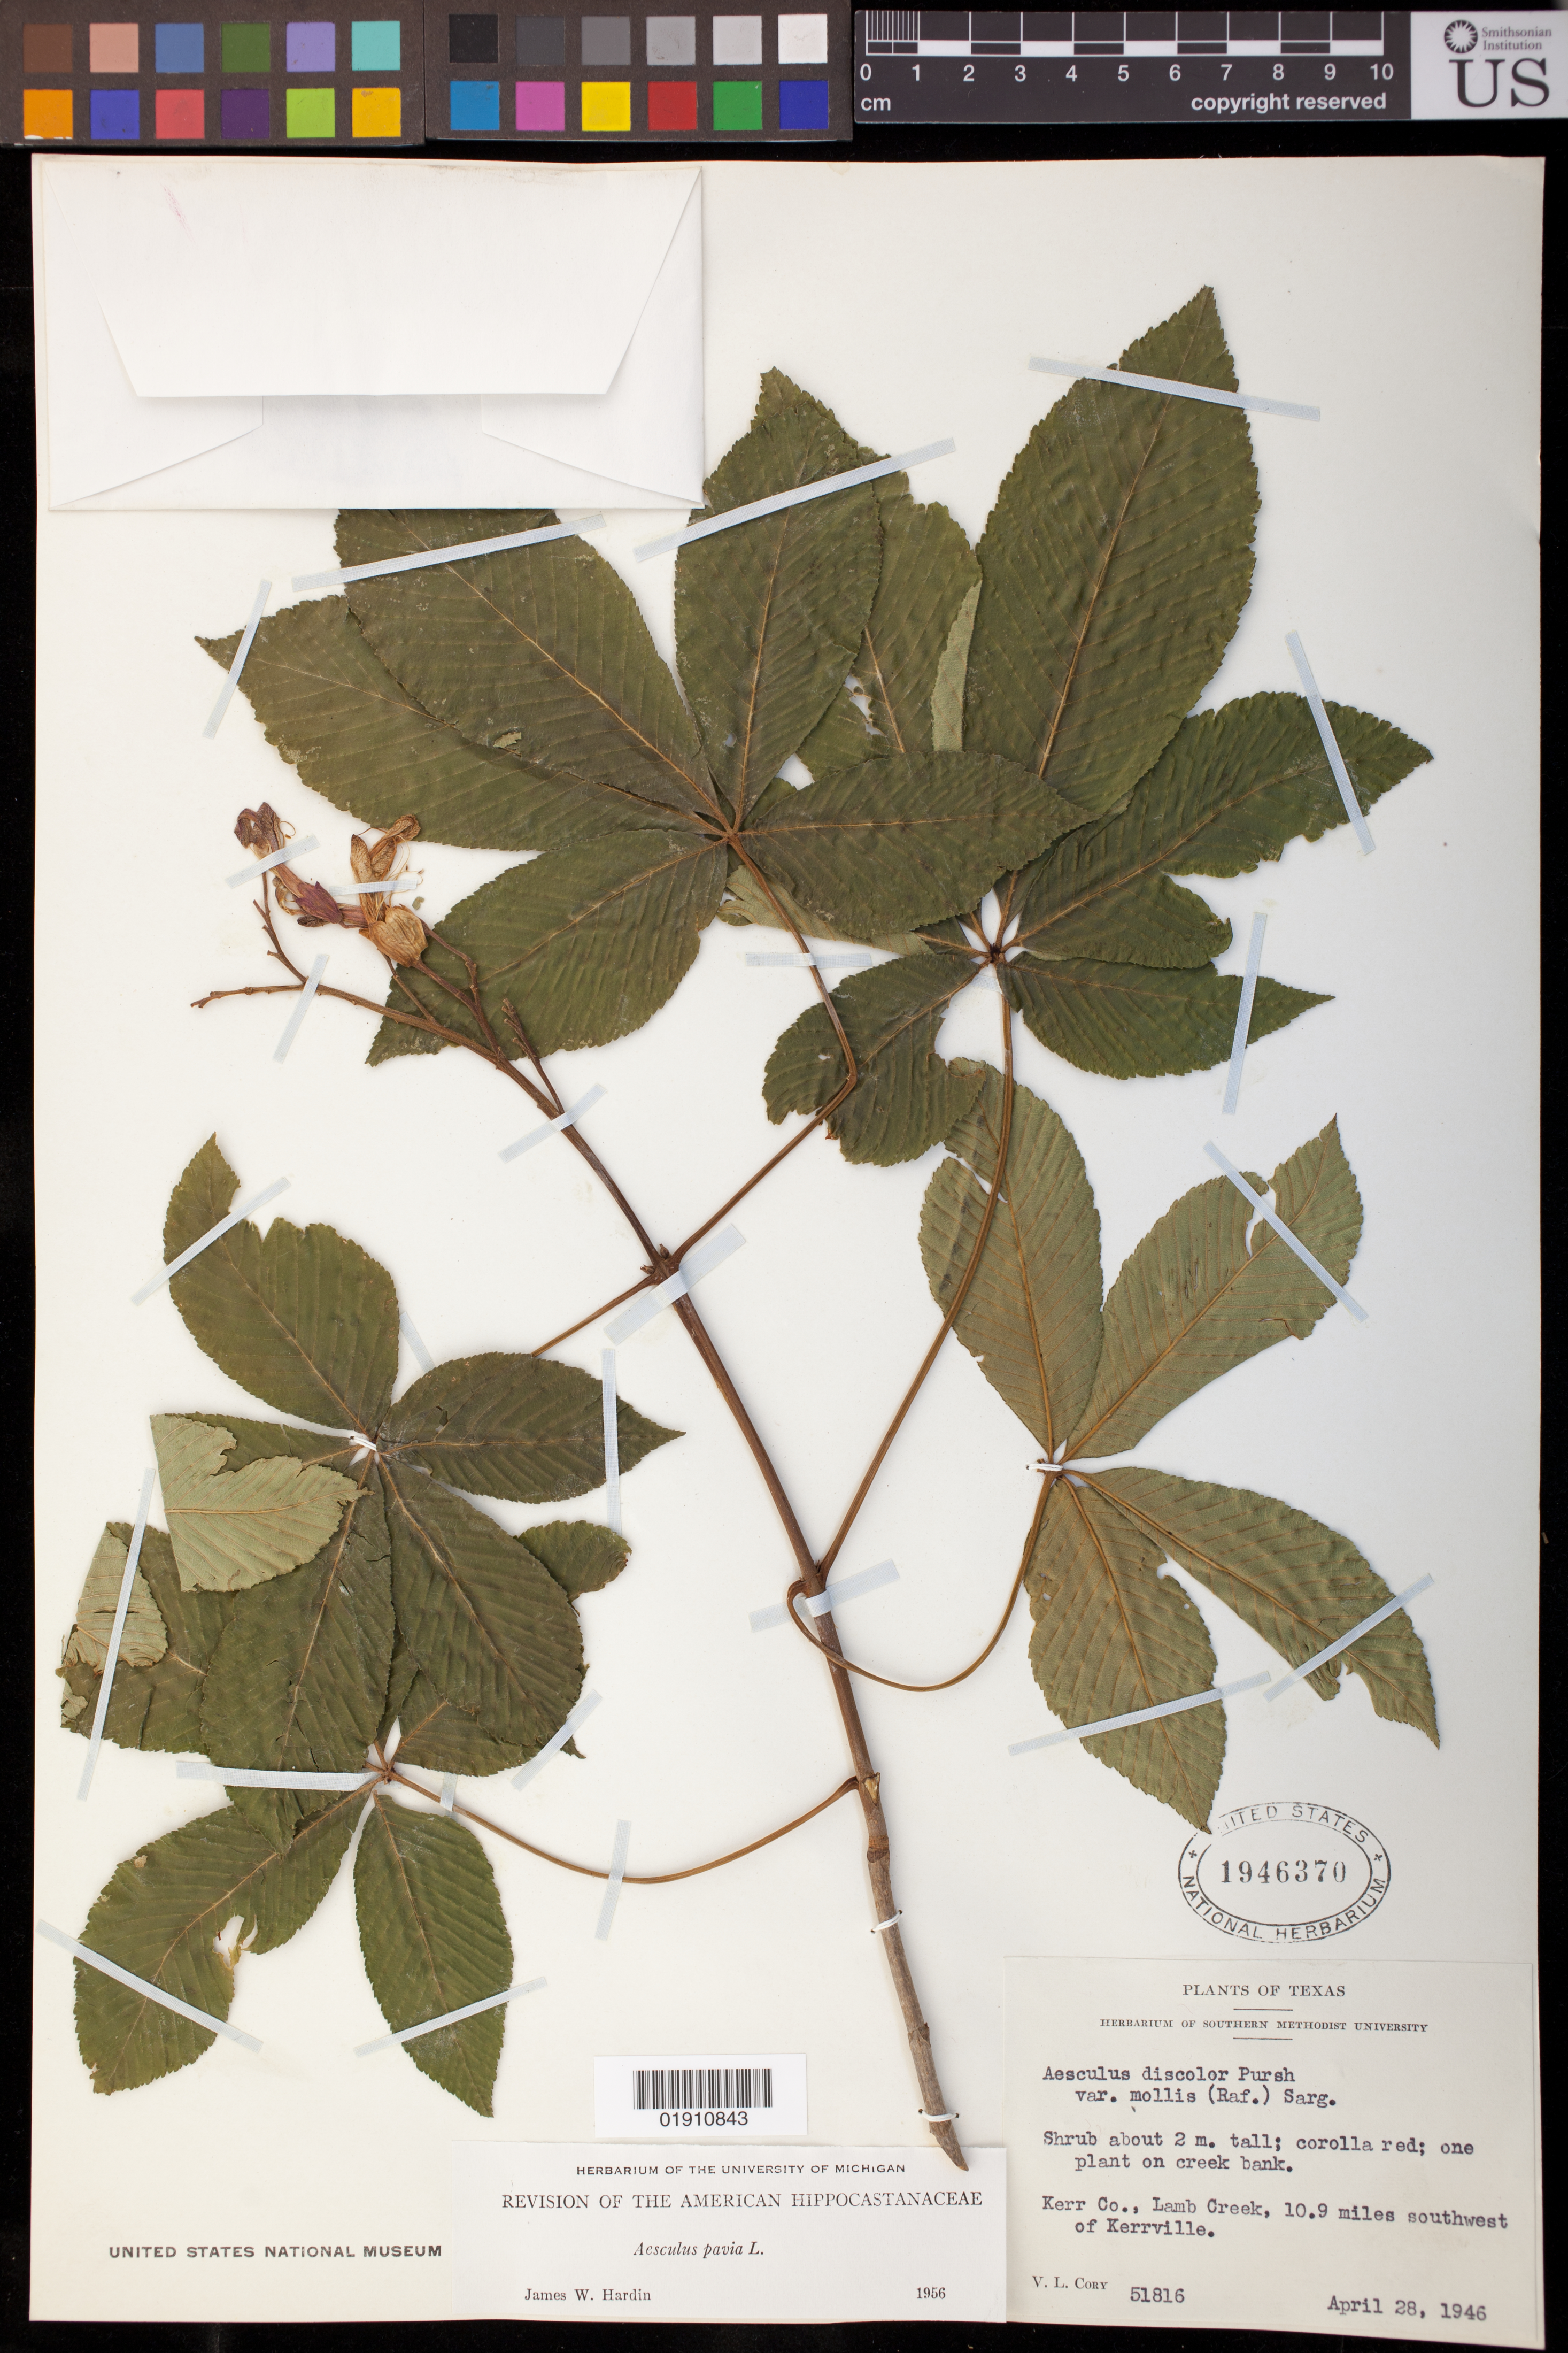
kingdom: Plantae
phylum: Tracheophyta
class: Magnoliopsida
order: Sapindales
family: Sapindaceae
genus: Aesculus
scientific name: Aesculus pavia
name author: L.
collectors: V. Cory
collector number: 51816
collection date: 1946-04-28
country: United States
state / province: Texas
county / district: Kerr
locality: Lamb Creek, 10.9 miles southwest of Kerrville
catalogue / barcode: US 1946370